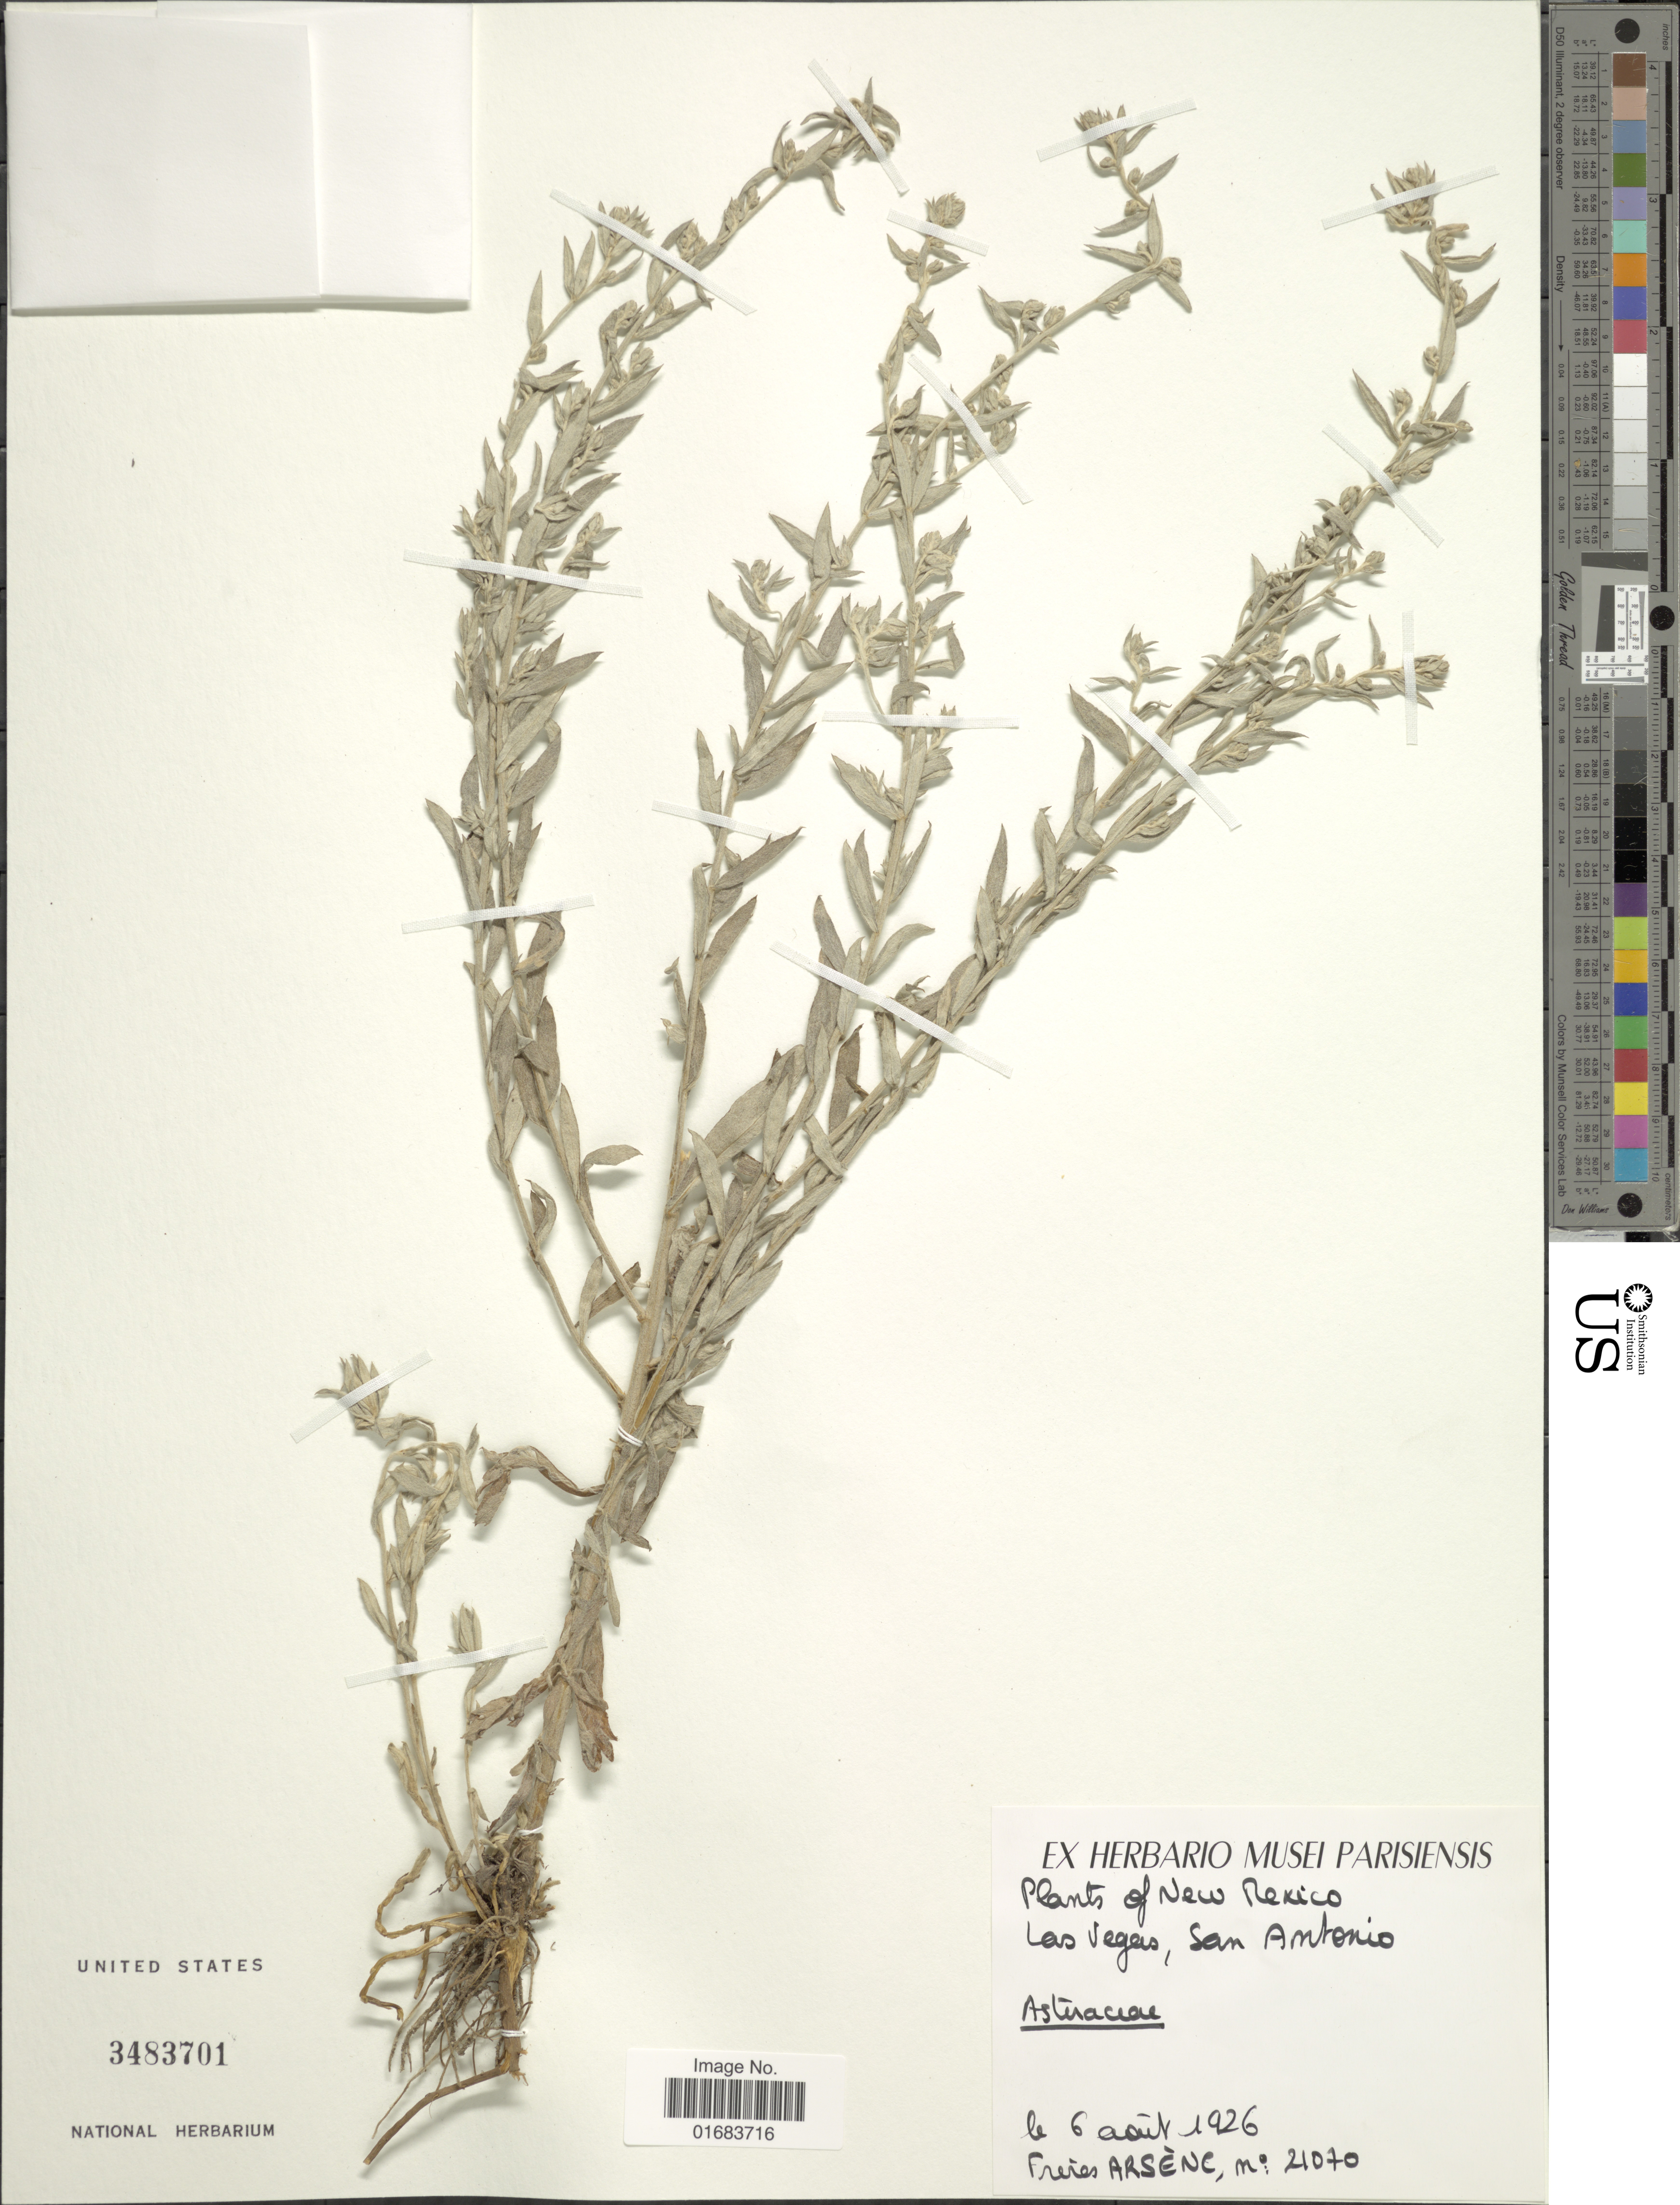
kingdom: Plantae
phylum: Tracheophyta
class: Magnoliopsida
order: Asterales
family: Asteraceae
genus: Chrysopsis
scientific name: Chrysopsis sp.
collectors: Bro. G. Arsène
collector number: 21070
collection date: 1926-04-06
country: United States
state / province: New Mexico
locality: Las Vegas, San Antonio.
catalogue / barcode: US 2483701